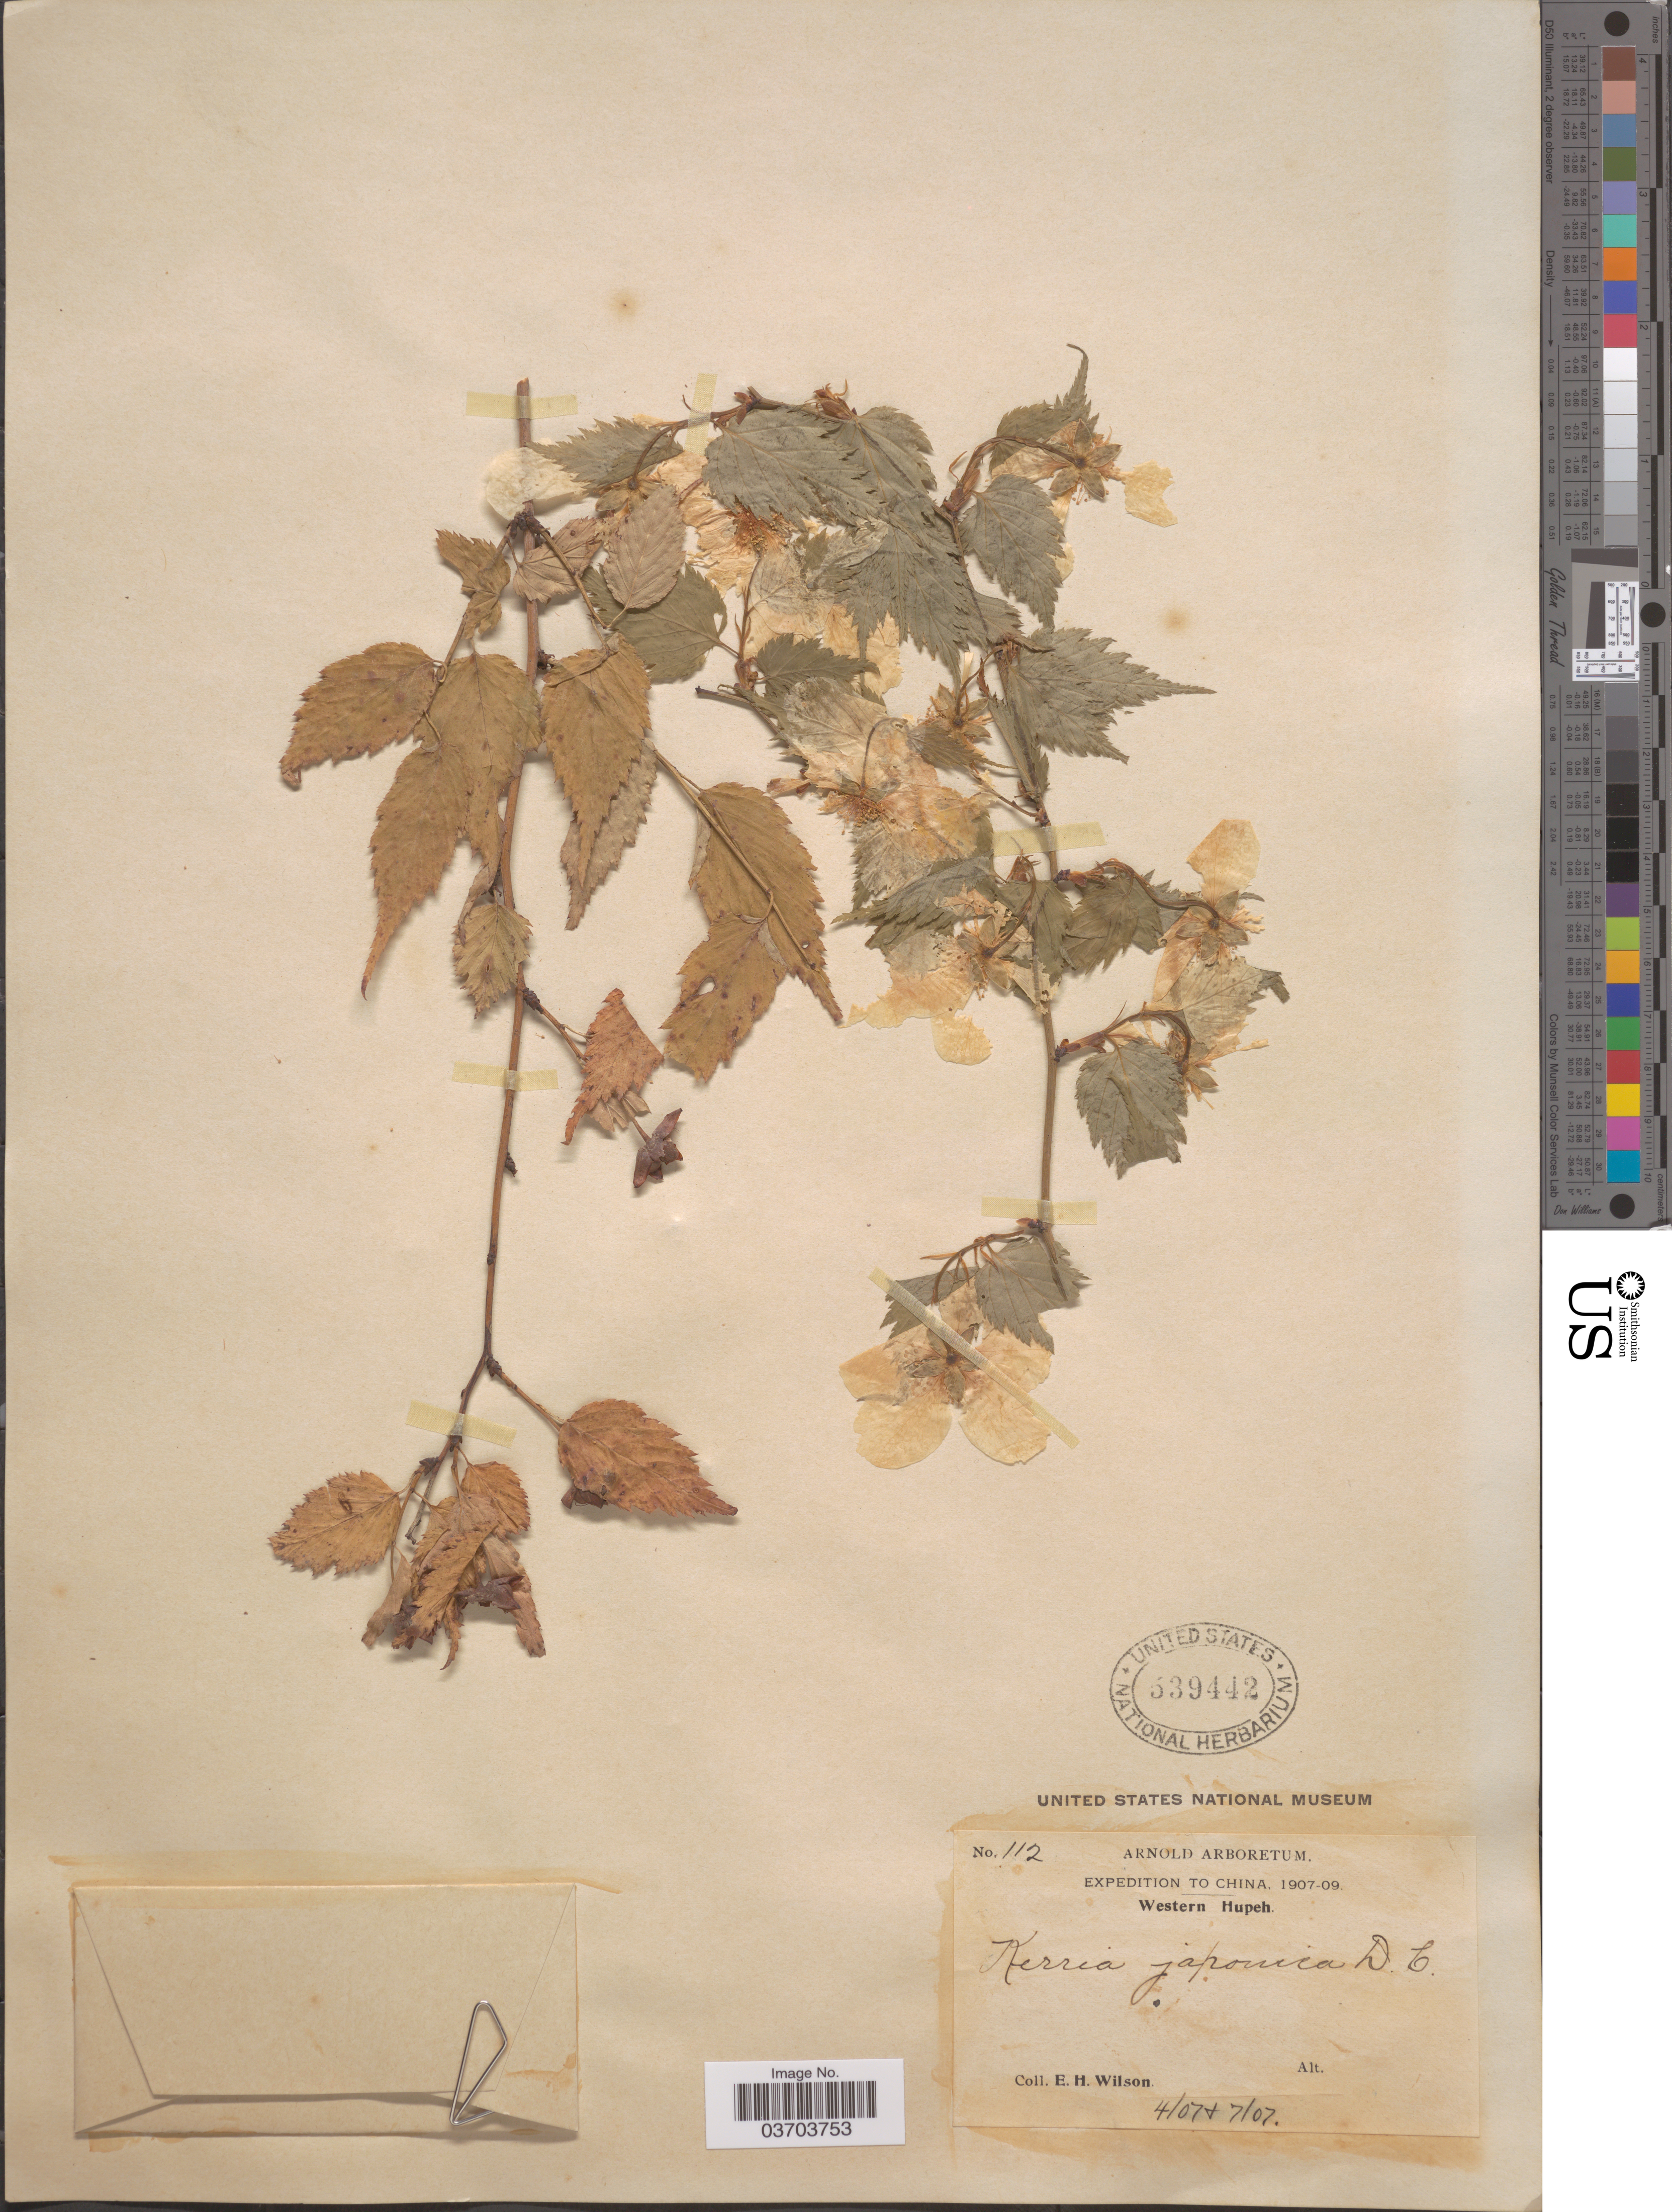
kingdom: Plantae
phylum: Tracheophyta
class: Magnoliopsida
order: Rosales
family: Rosaceae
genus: Kerria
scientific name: Kerria japonica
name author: (L.) DC.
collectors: E. Wilson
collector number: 112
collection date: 1907-04/1907-07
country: China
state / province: Hubei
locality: Western Hupeh.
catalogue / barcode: US 539442